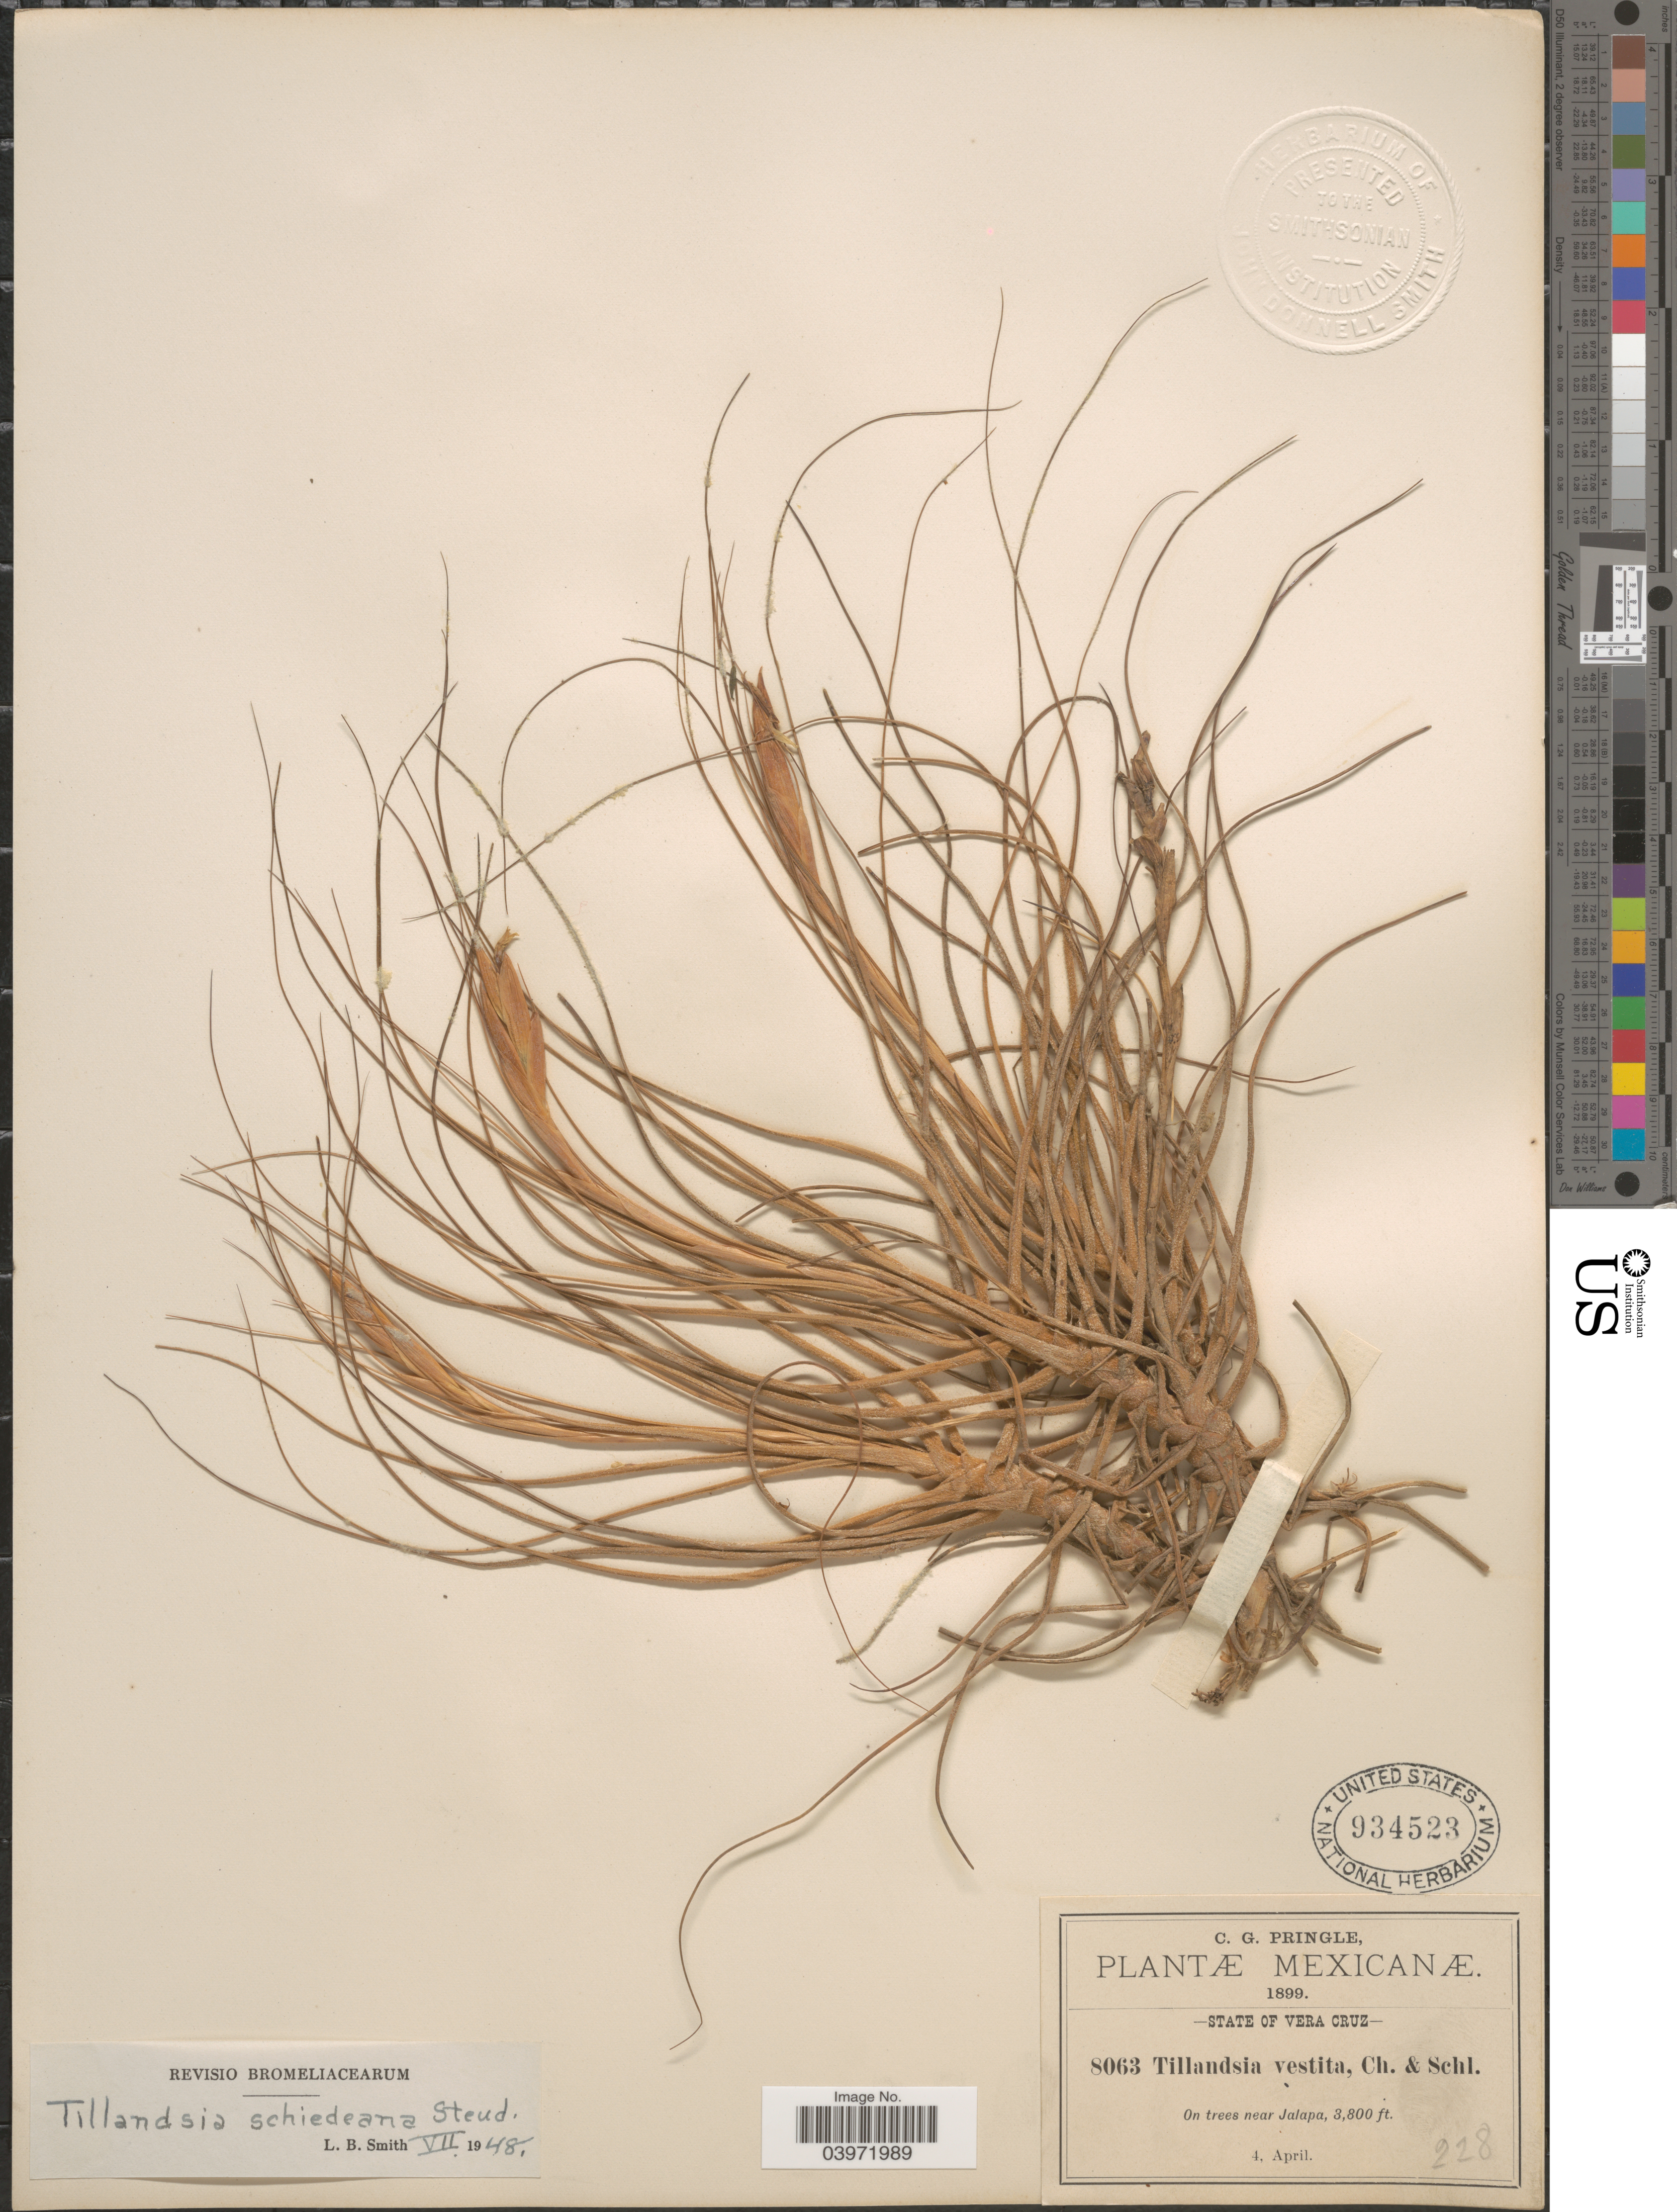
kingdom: Plantae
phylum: Tracheophyta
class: Liliopsida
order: Poales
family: Bromeliaceae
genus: Tillandsia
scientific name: Tillandsia schiedeana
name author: Steud.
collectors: C. G. Pringle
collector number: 8063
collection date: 1899-04-04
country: Mexico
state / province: Veracruz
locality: State of Vera Cruz. Near Jalapa.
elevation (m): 1158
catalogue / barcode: US 934523